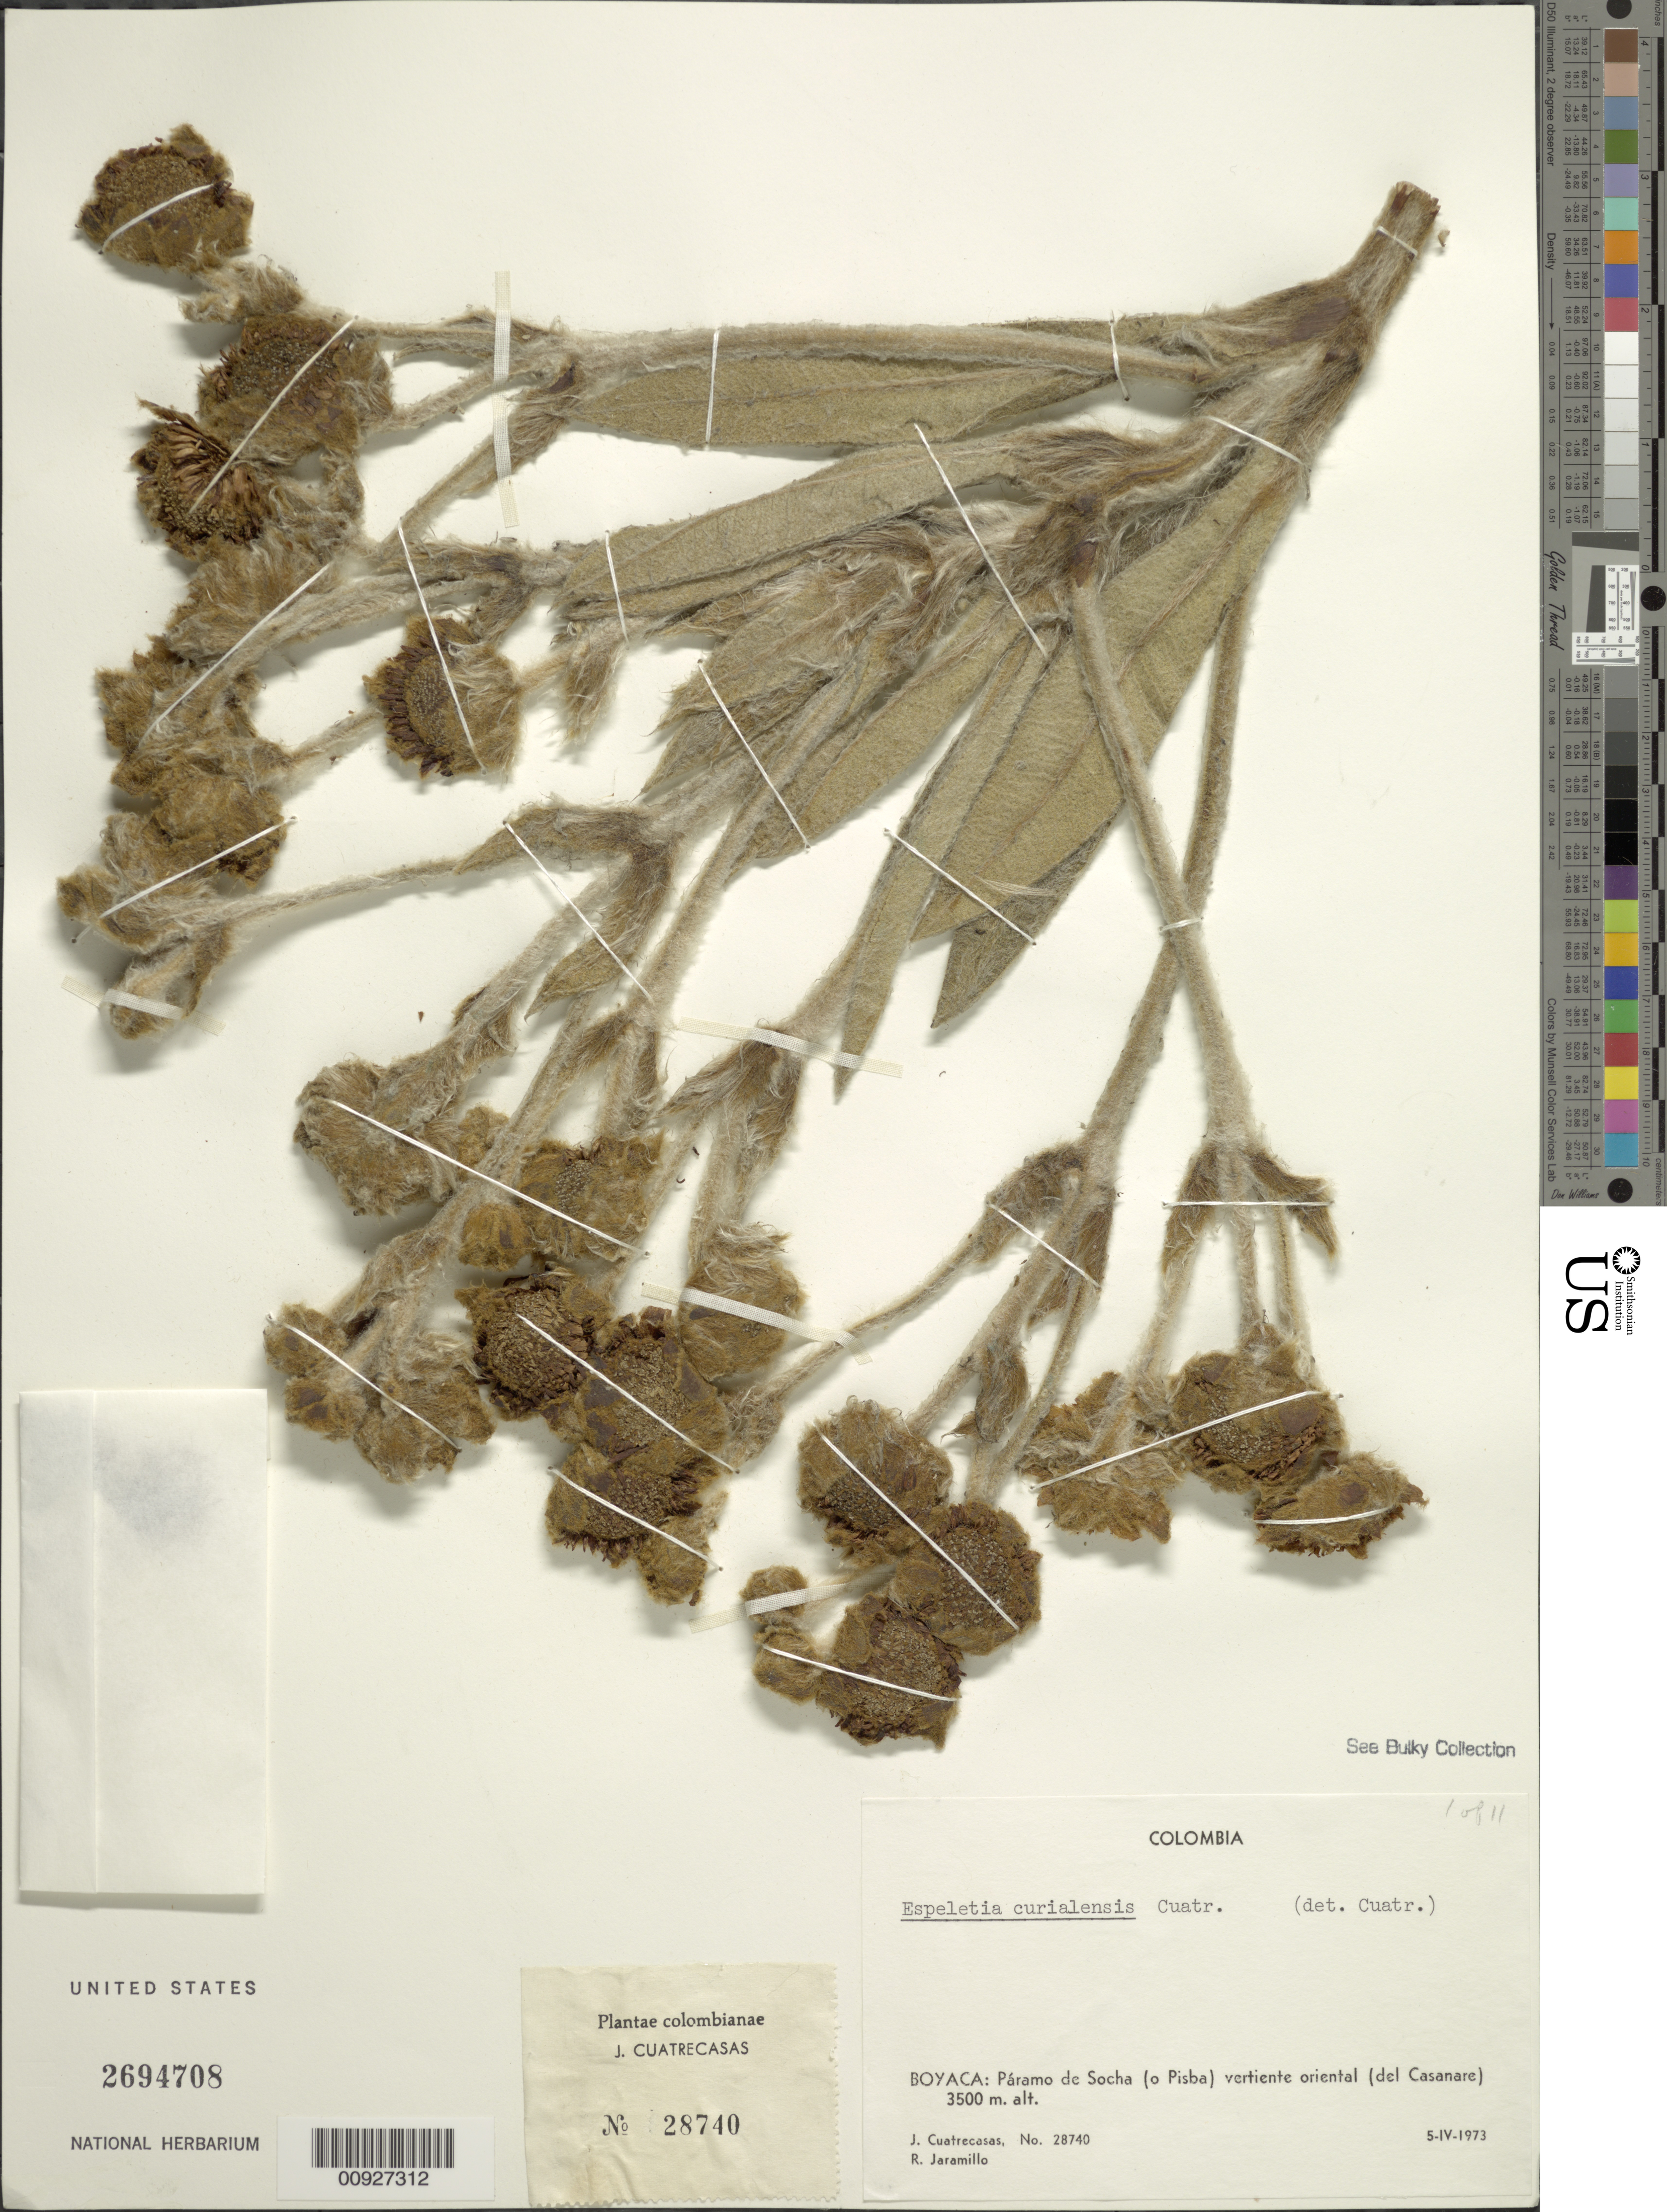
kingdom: Plantae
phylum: Tracheophyta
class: Magnoliopsida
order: Asterales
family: Asteraceae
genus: Espeletia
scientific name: Espeletia curialensis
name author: Cuatrec.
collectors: J. Cuatrecasas & R. Jaramillo M.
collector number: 28740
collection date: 1973-04-05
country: Colombia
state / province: Boyacá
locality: P. de Socha (o Pisba). Páramo de Socha (o Pisba) vertiente oriental (del Casanare)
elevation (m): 3500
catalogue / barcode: US 2694708